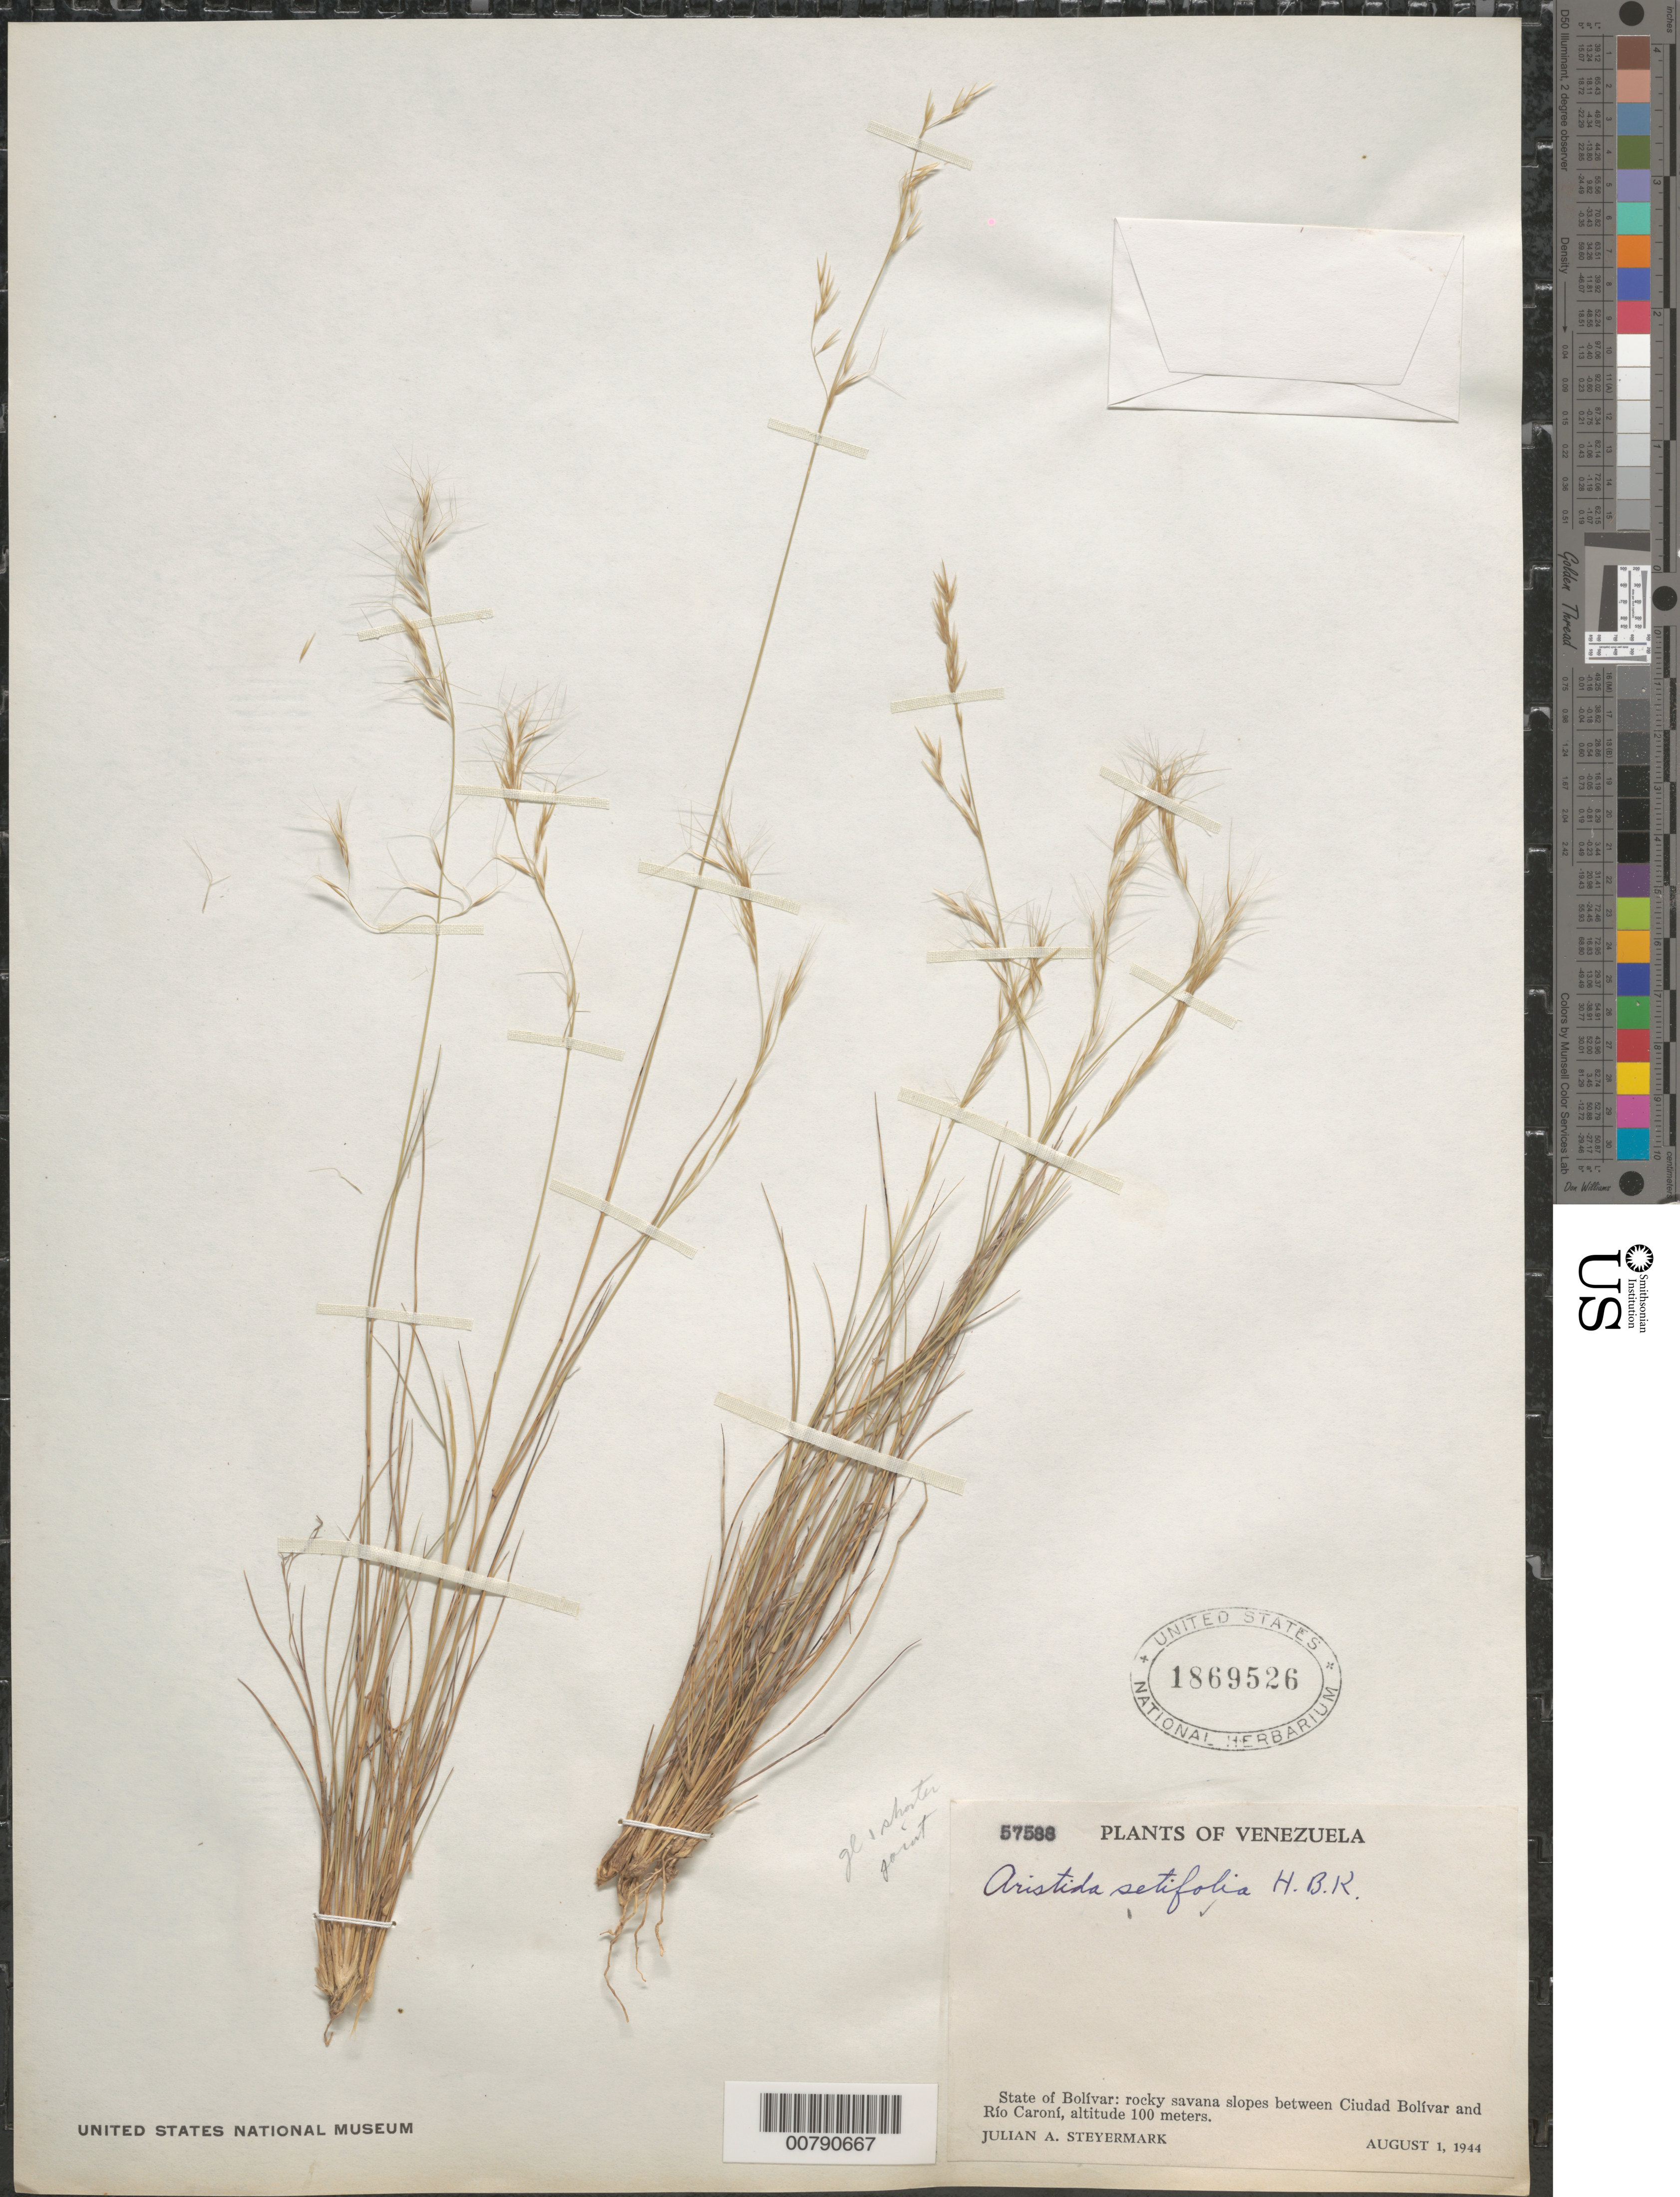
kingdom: Plantae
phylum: Tracheophyta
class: Liliopsida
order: Poales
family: Poaceae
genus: Aristida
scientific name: Aristida setifolia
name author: Kunth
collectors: J. Steyermark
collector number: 57588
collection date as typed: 1-Aug-44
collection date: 1944-08-01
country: Venezuela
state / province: Bolívar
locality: Ciudad Bolívar to Río Caroní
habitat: Rocky savanna slopes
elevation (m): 100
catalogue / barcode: US 1869526